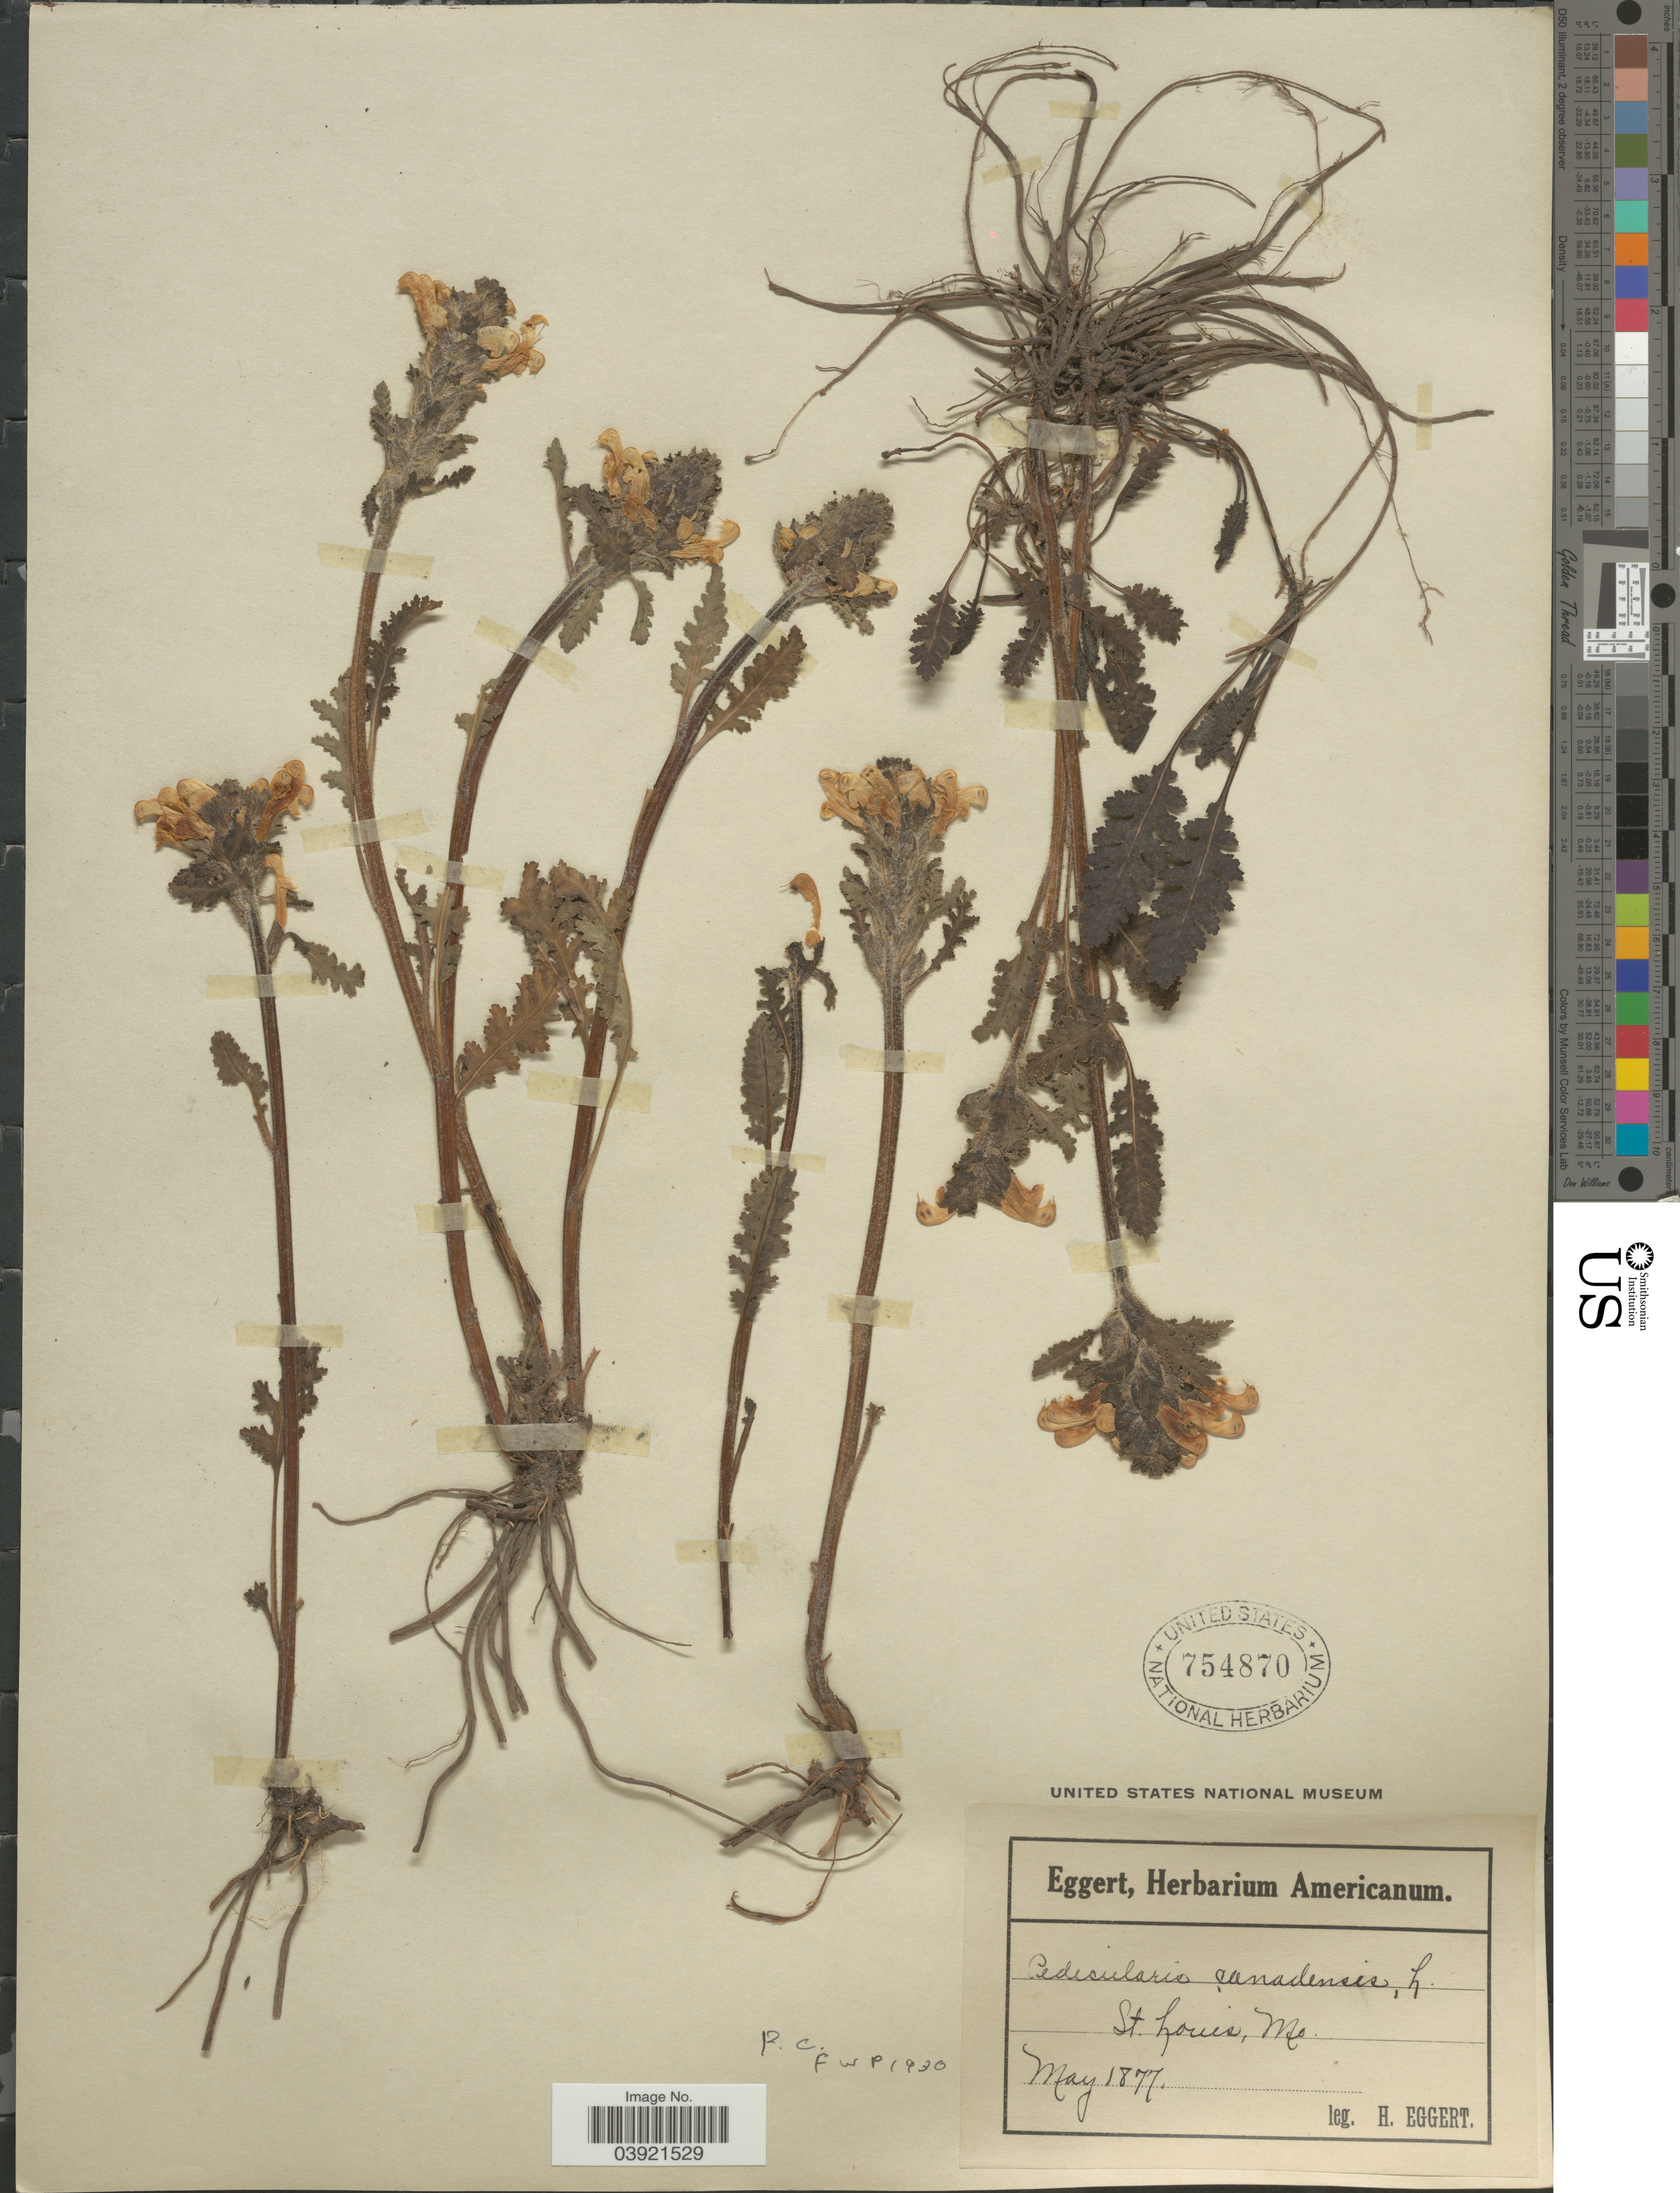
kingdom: Plantae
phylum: Tracheophyta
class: Magnoliopsida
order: Lamiales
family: Orobanchaceae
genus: Pedicularis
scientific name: Pedicularis canadensis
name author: L.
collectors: H. Eggert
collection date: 1877-05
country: United States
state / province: Missouri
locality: St. Louis.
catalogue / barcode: US 754870